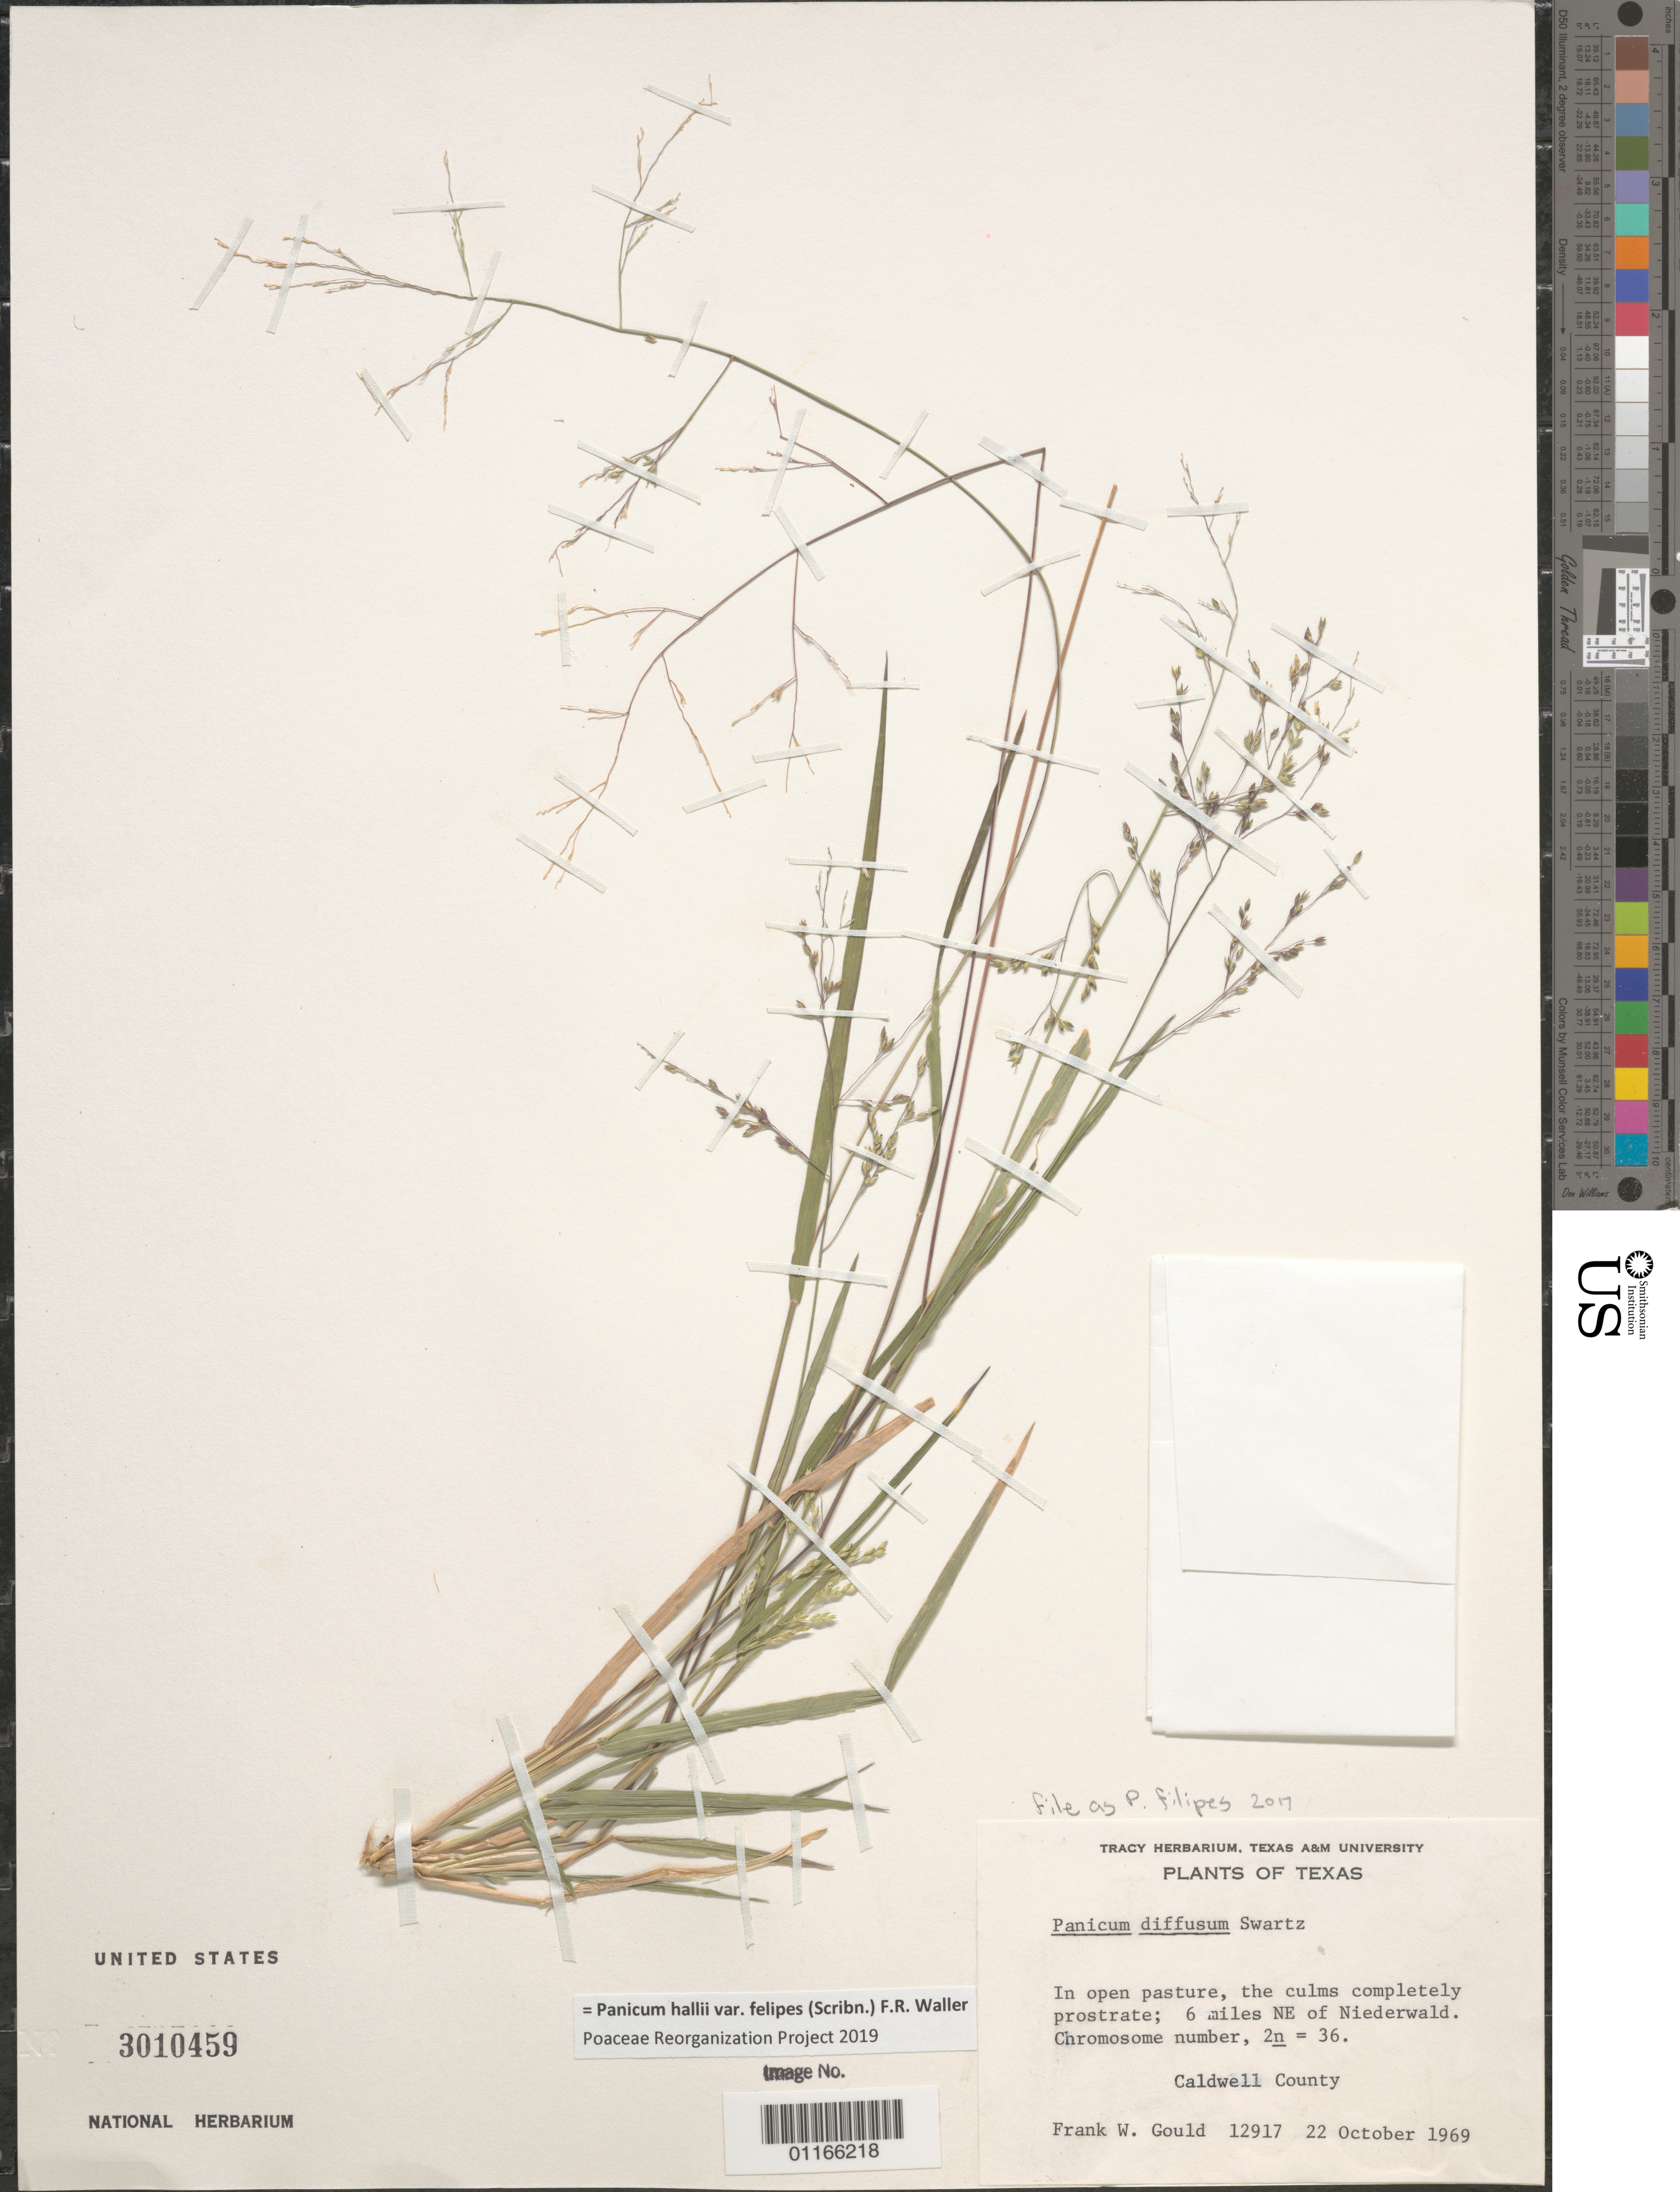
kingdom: Plantae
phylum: Tracheophyta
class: Liliopsida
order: Poales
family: Poaceae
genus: Panicum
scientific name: Panicum hallii var. filipes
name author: (Scribn.) F.R. Waller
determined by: Poaceae Reorganization Project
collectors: F. W. Gould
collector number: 12917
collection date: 1969-10-22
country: United States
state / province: Texas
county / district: Caldwell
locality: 6 miles NE of Niederwald.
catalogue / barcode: US 3010459